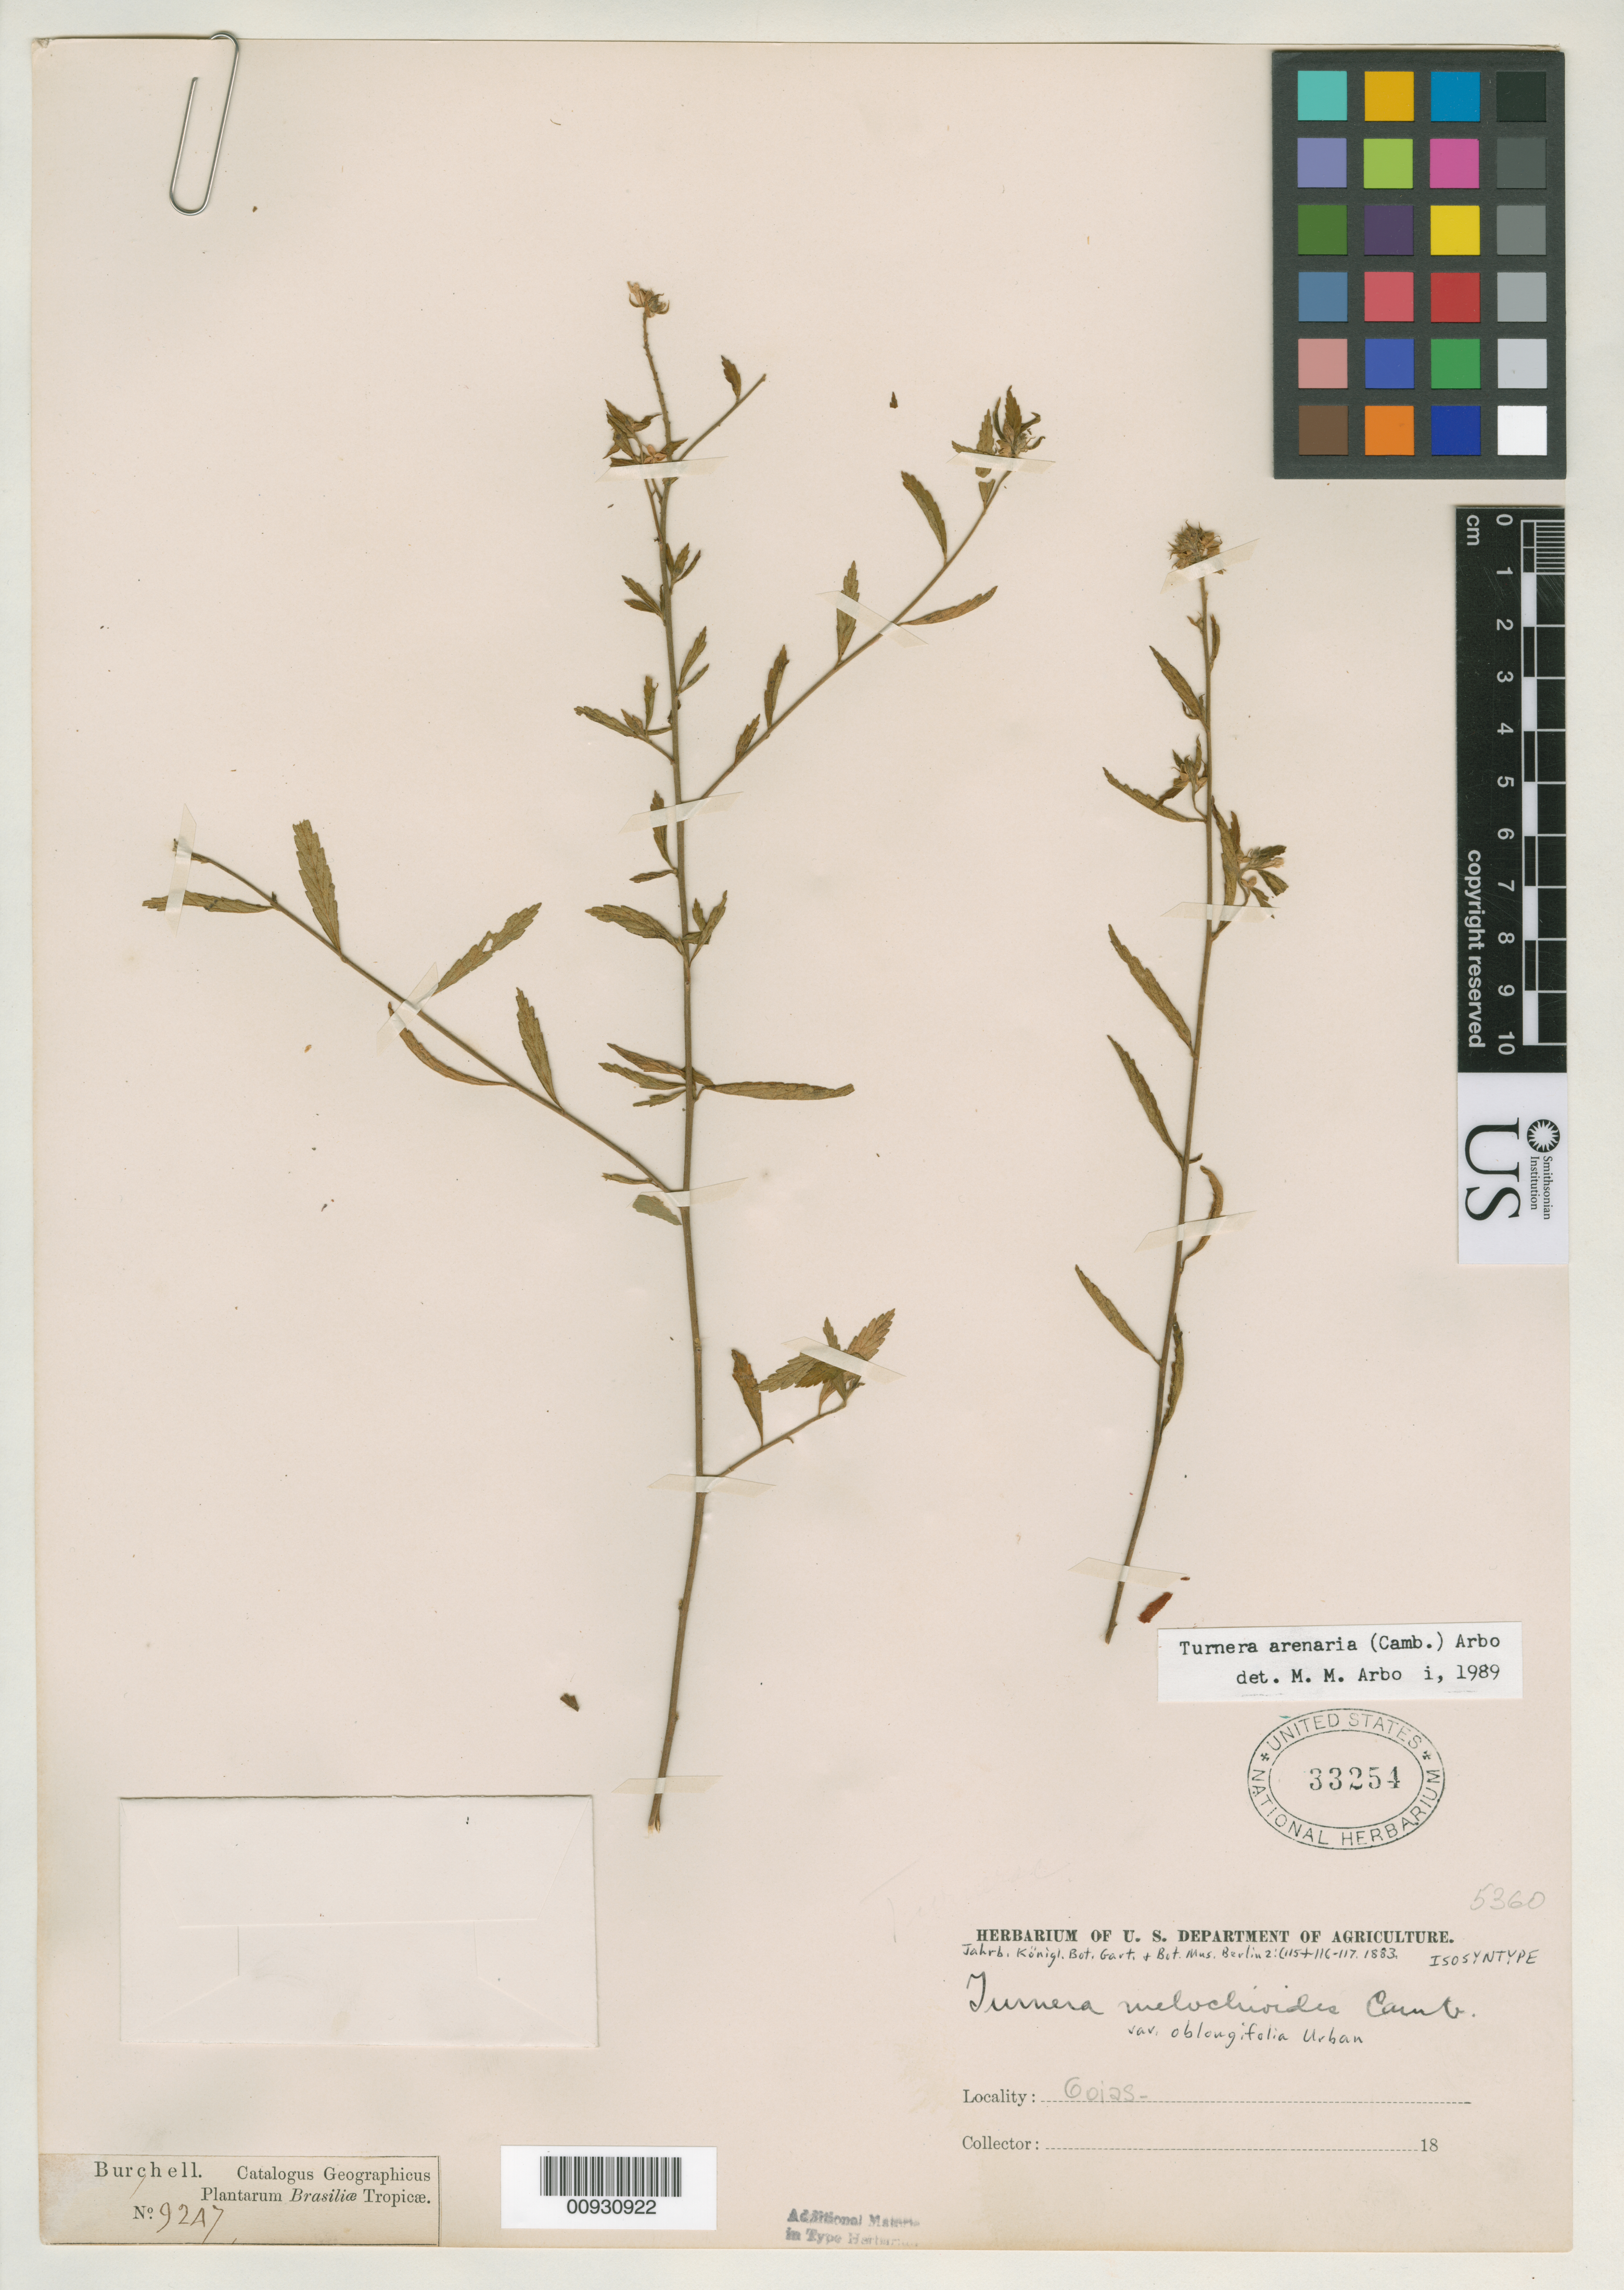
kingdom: Plantae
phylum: Tracheophyta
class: Magnoliopsida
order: Malpighiales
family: Turneraceae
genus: Turnera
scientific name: Turnera melochioides var. oblongifolia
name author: Urb.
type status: Isosyntype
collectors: W. J. Burchell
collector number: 9247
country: Brazil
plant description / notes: Lectotype collection is Gardner 1247 as designated by Arbo, Bonplandia 7: 98 (1993).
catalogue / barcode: US 33254